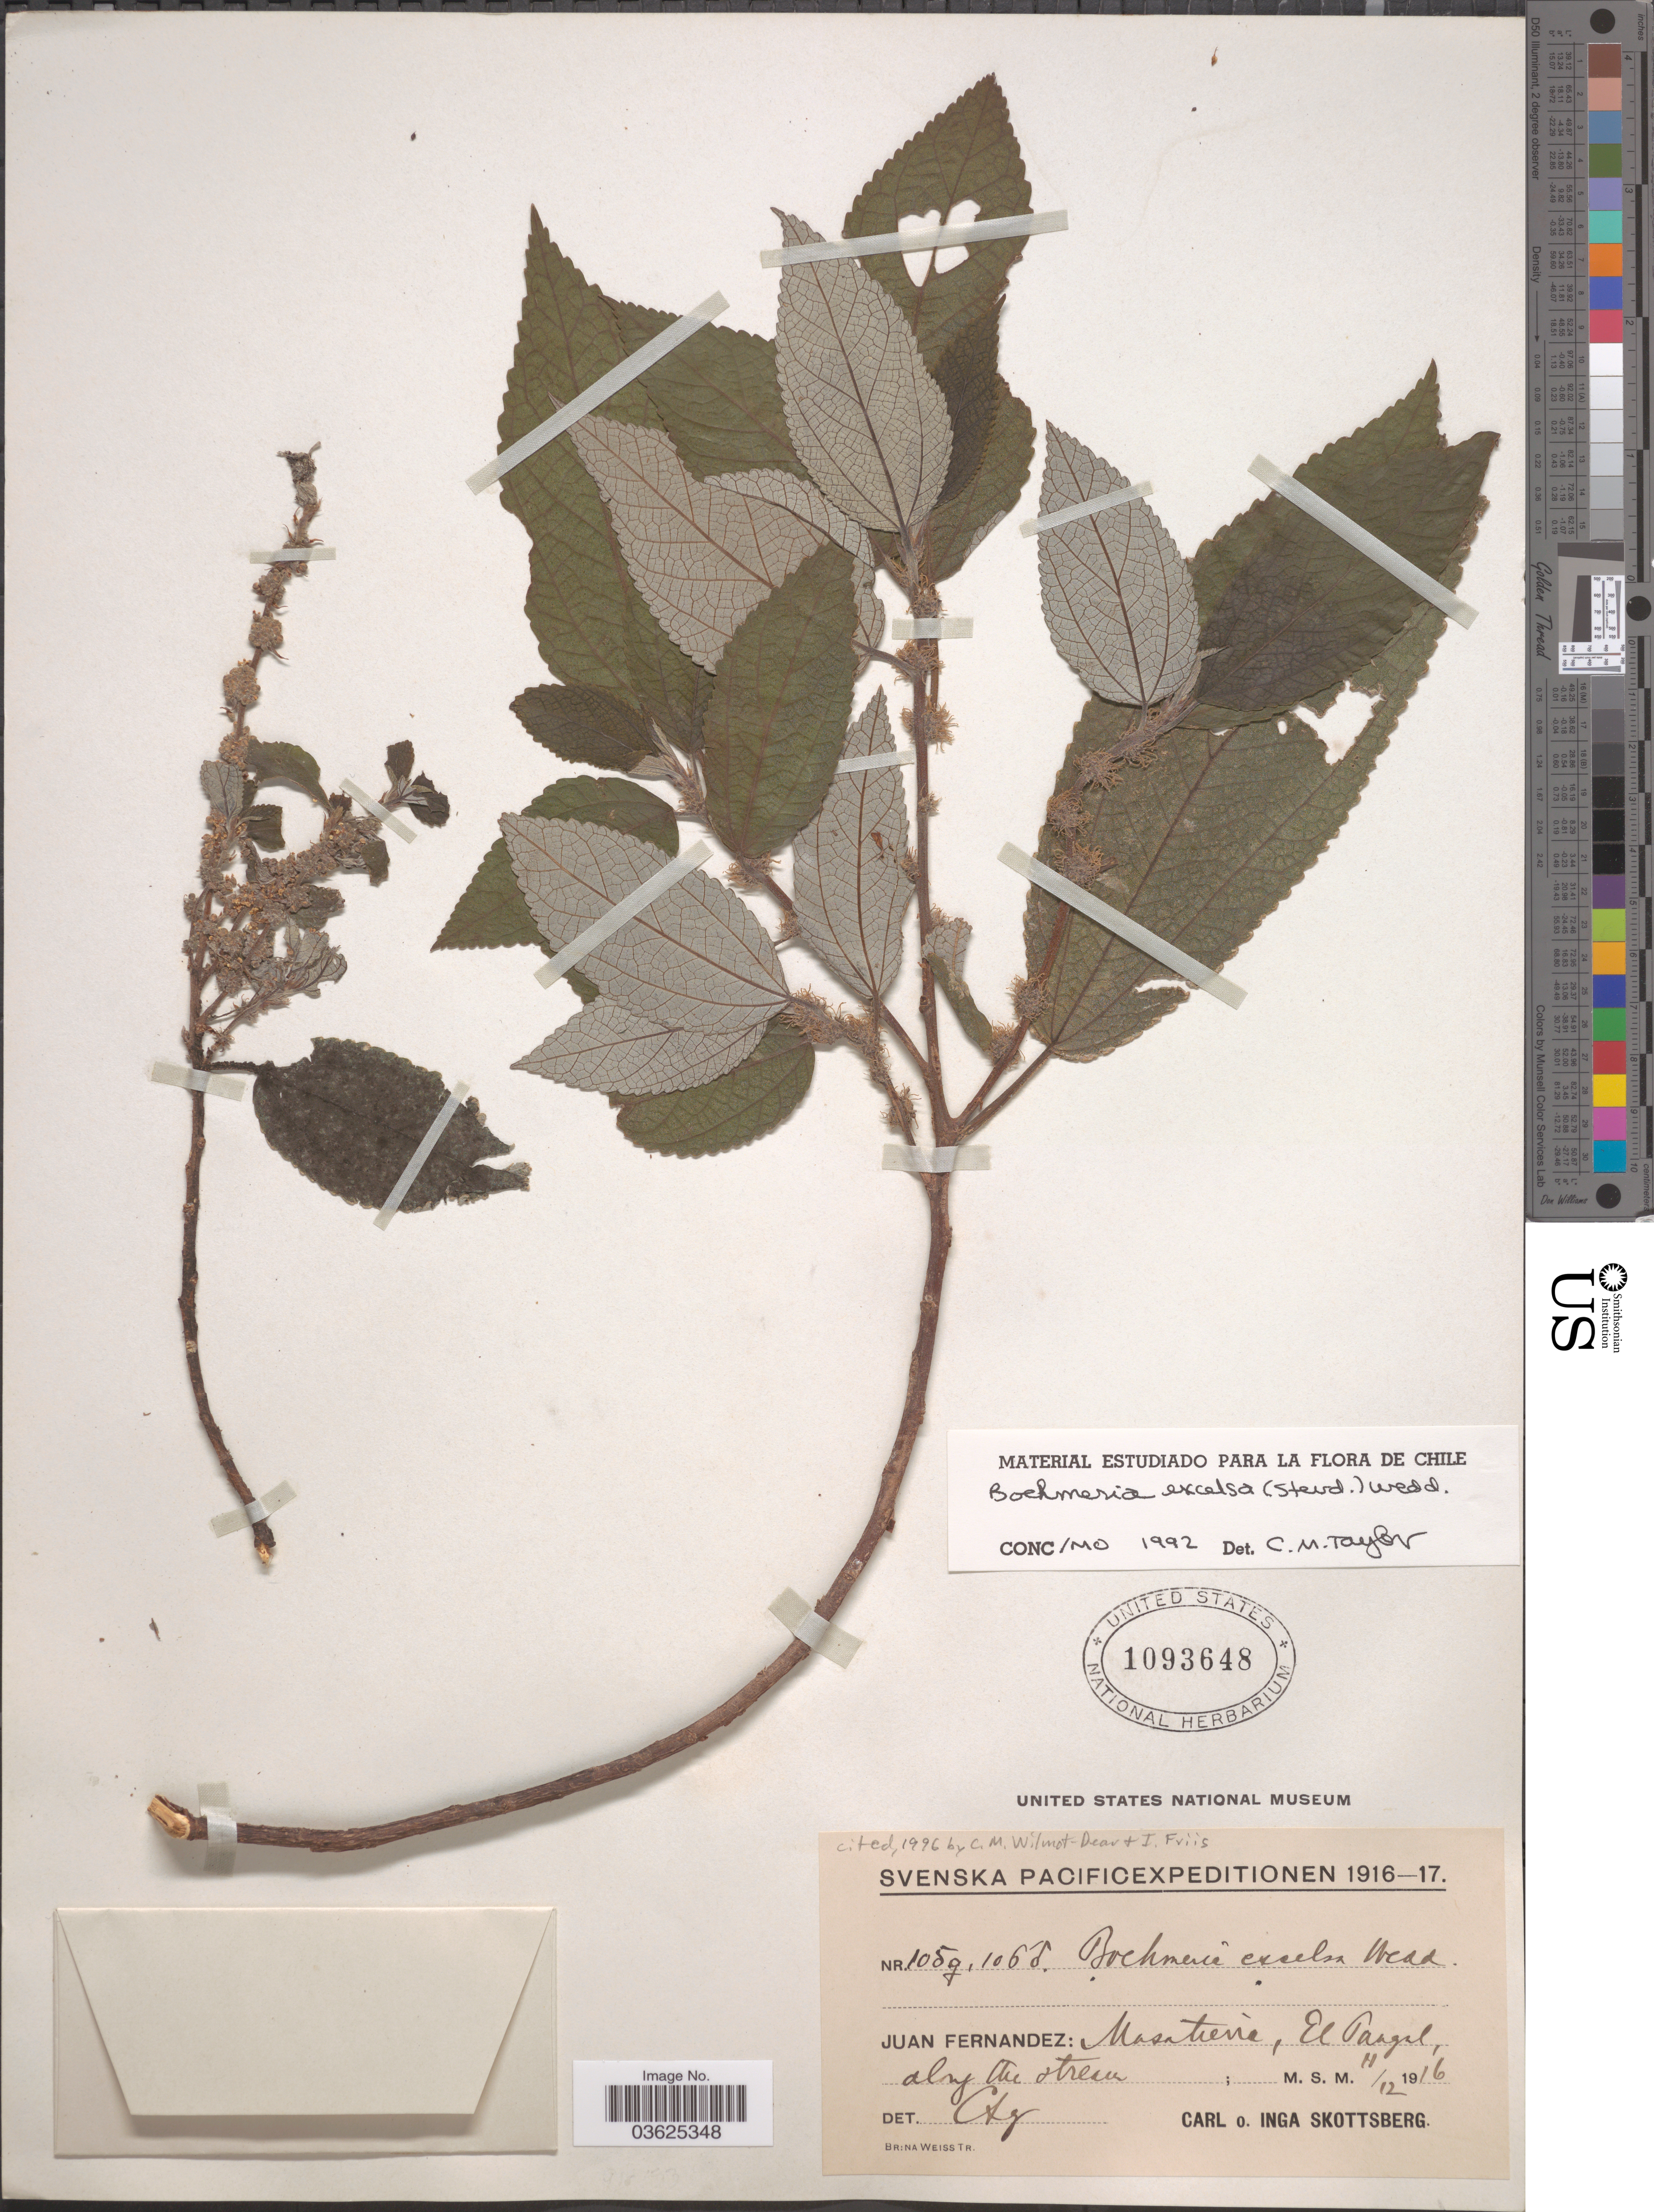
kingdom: Plantae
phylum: Tracheophyta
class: Magnoliopsida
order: Rosales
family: Urticaceae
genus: Boehmeria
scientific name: Boehmeria excelsa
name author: (Steud.) Wedd.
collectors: C. Skottsberg & I. Skottsberg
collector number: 105/ 106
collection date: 1916-12-11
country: Chile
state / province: Valparaíso (V)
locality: Juan Fernandez: Masatierra, El Pangal, along the stream.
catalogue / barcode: US 1093648